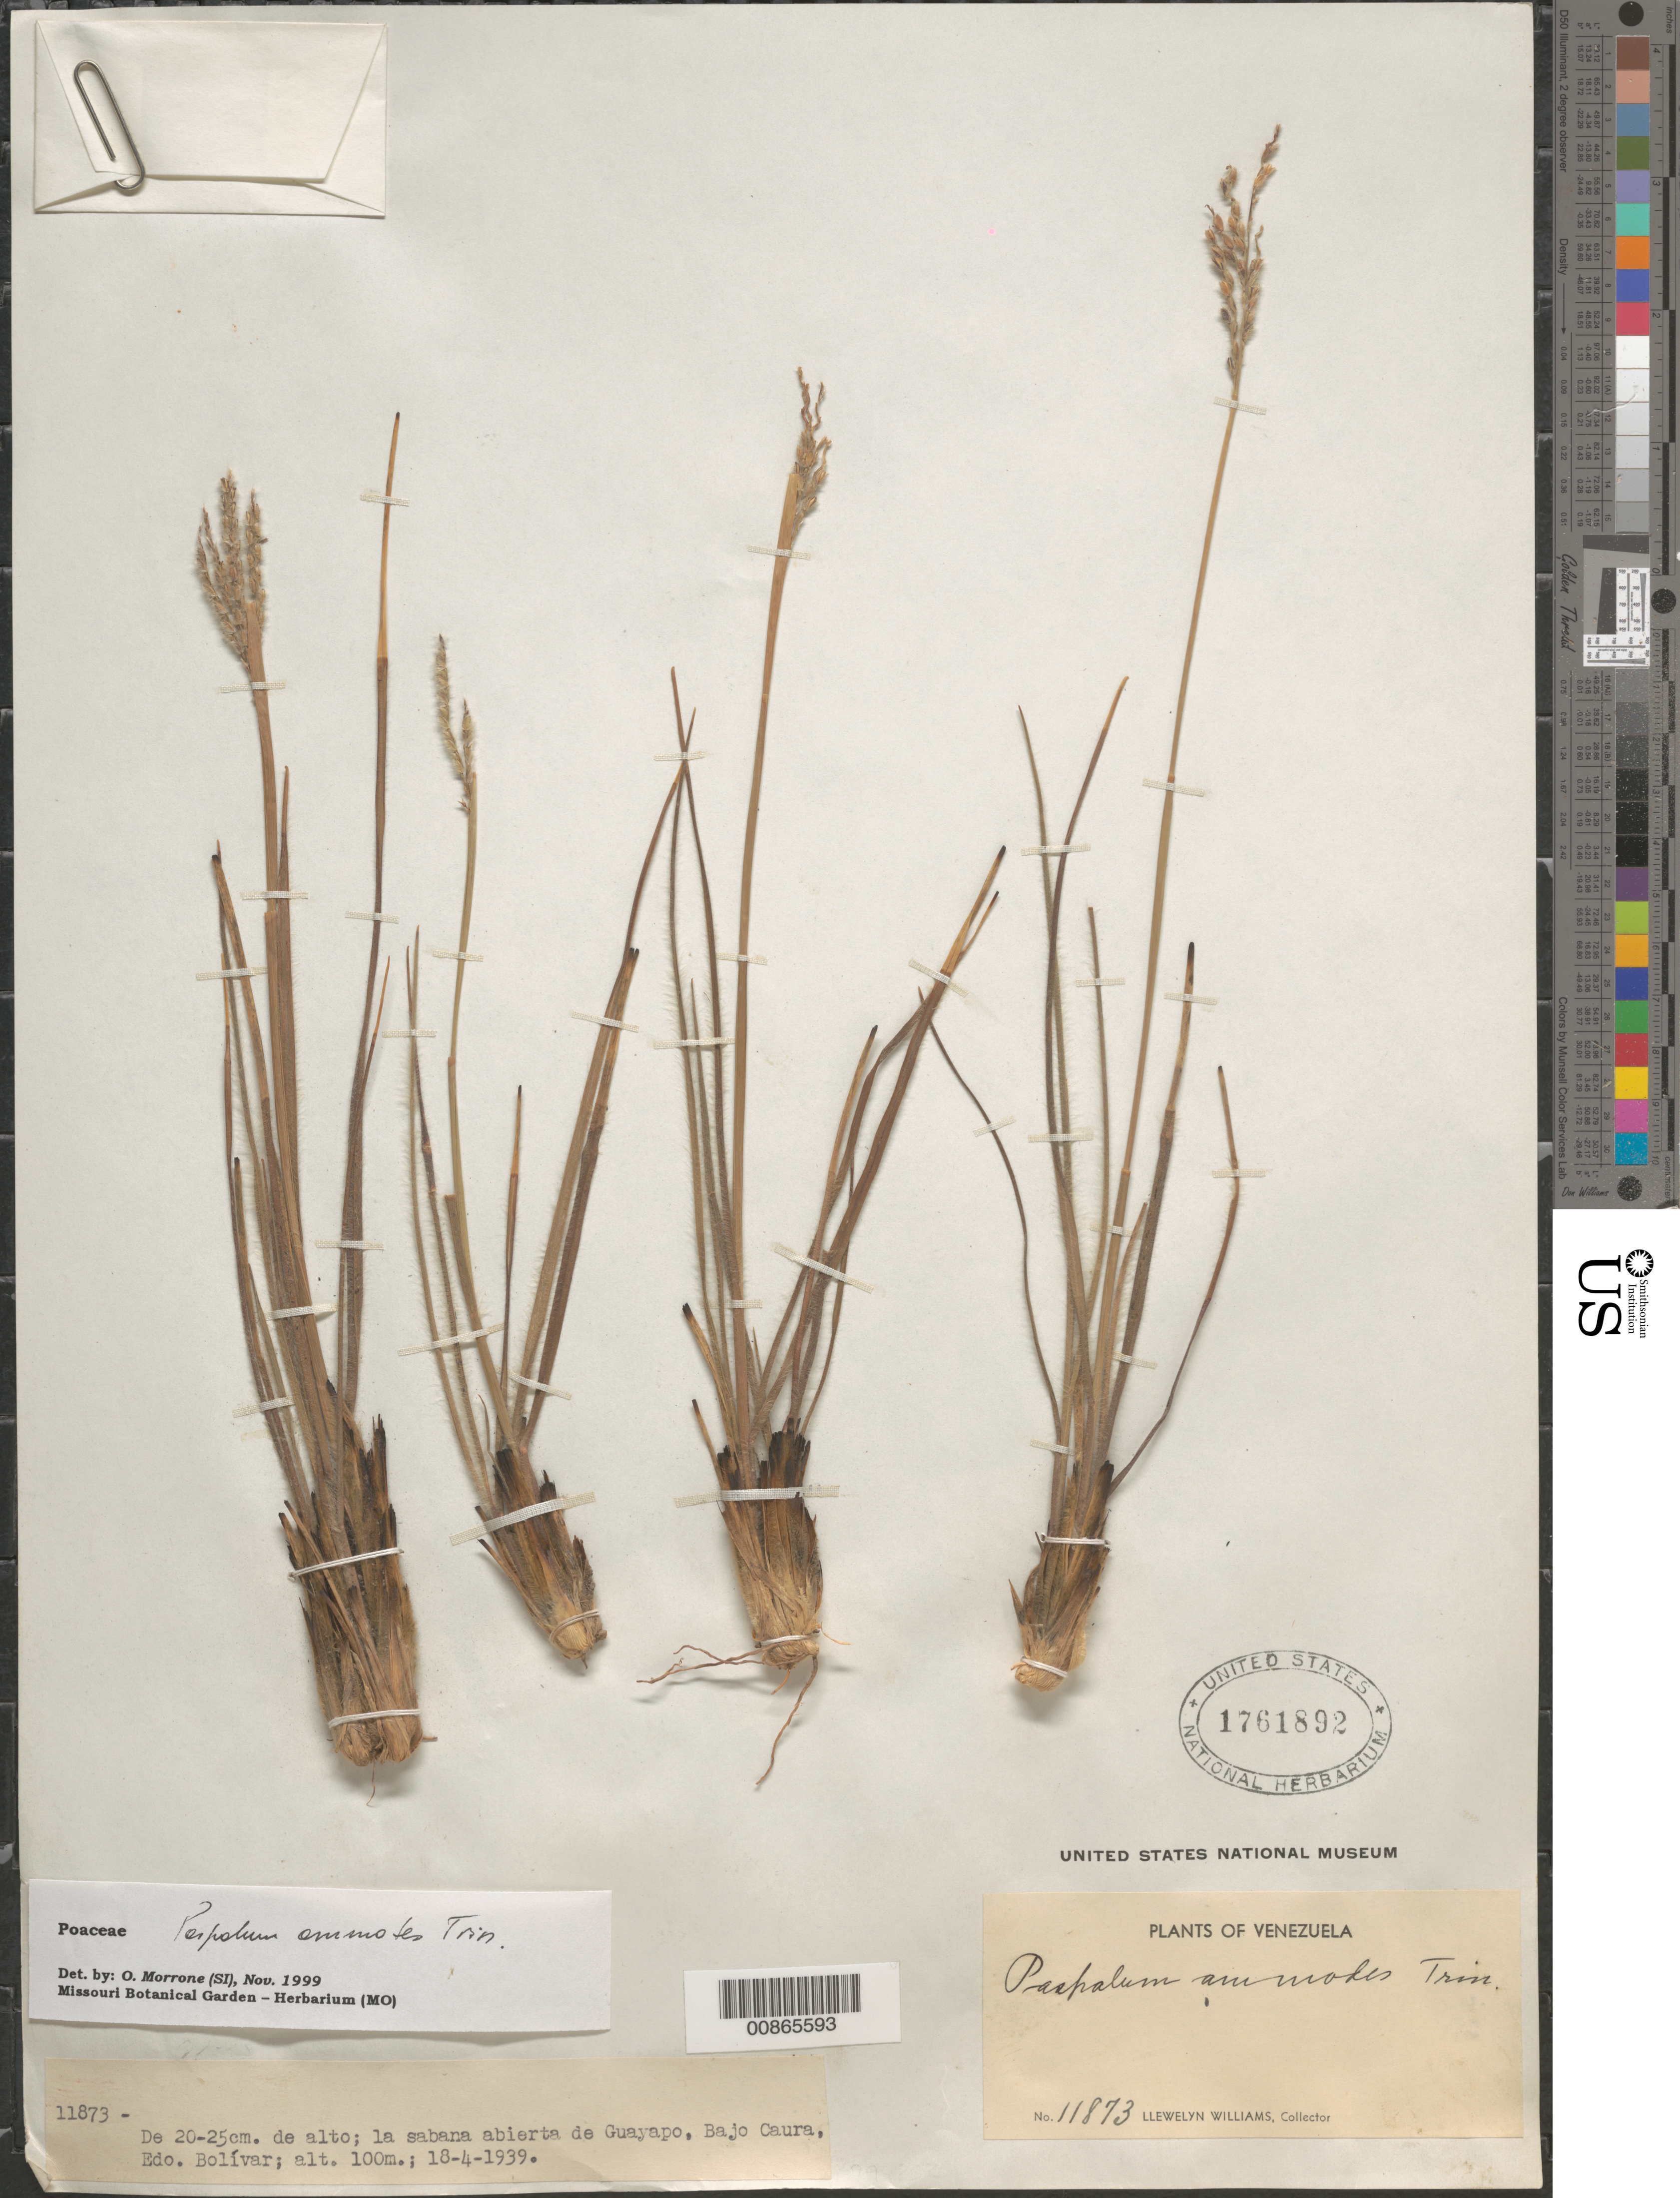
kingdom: Plantae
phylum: Tracheophyta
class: Liliopsida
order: Poales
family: Poaceae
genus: Paspalum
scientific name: Paspalum ammodes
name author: Trin.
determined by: Morrone, O. N., (SI), Instituto de Botánica Darwinion (Argentina)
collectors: Ll. Williams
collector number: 11873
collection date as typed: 18-Apr-39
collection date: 1939-04-18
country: Venezuela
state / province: Bolívar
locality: Guayapo, Bajo Caura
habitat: Sabana abierta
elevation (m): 100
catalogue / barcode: US 1761892